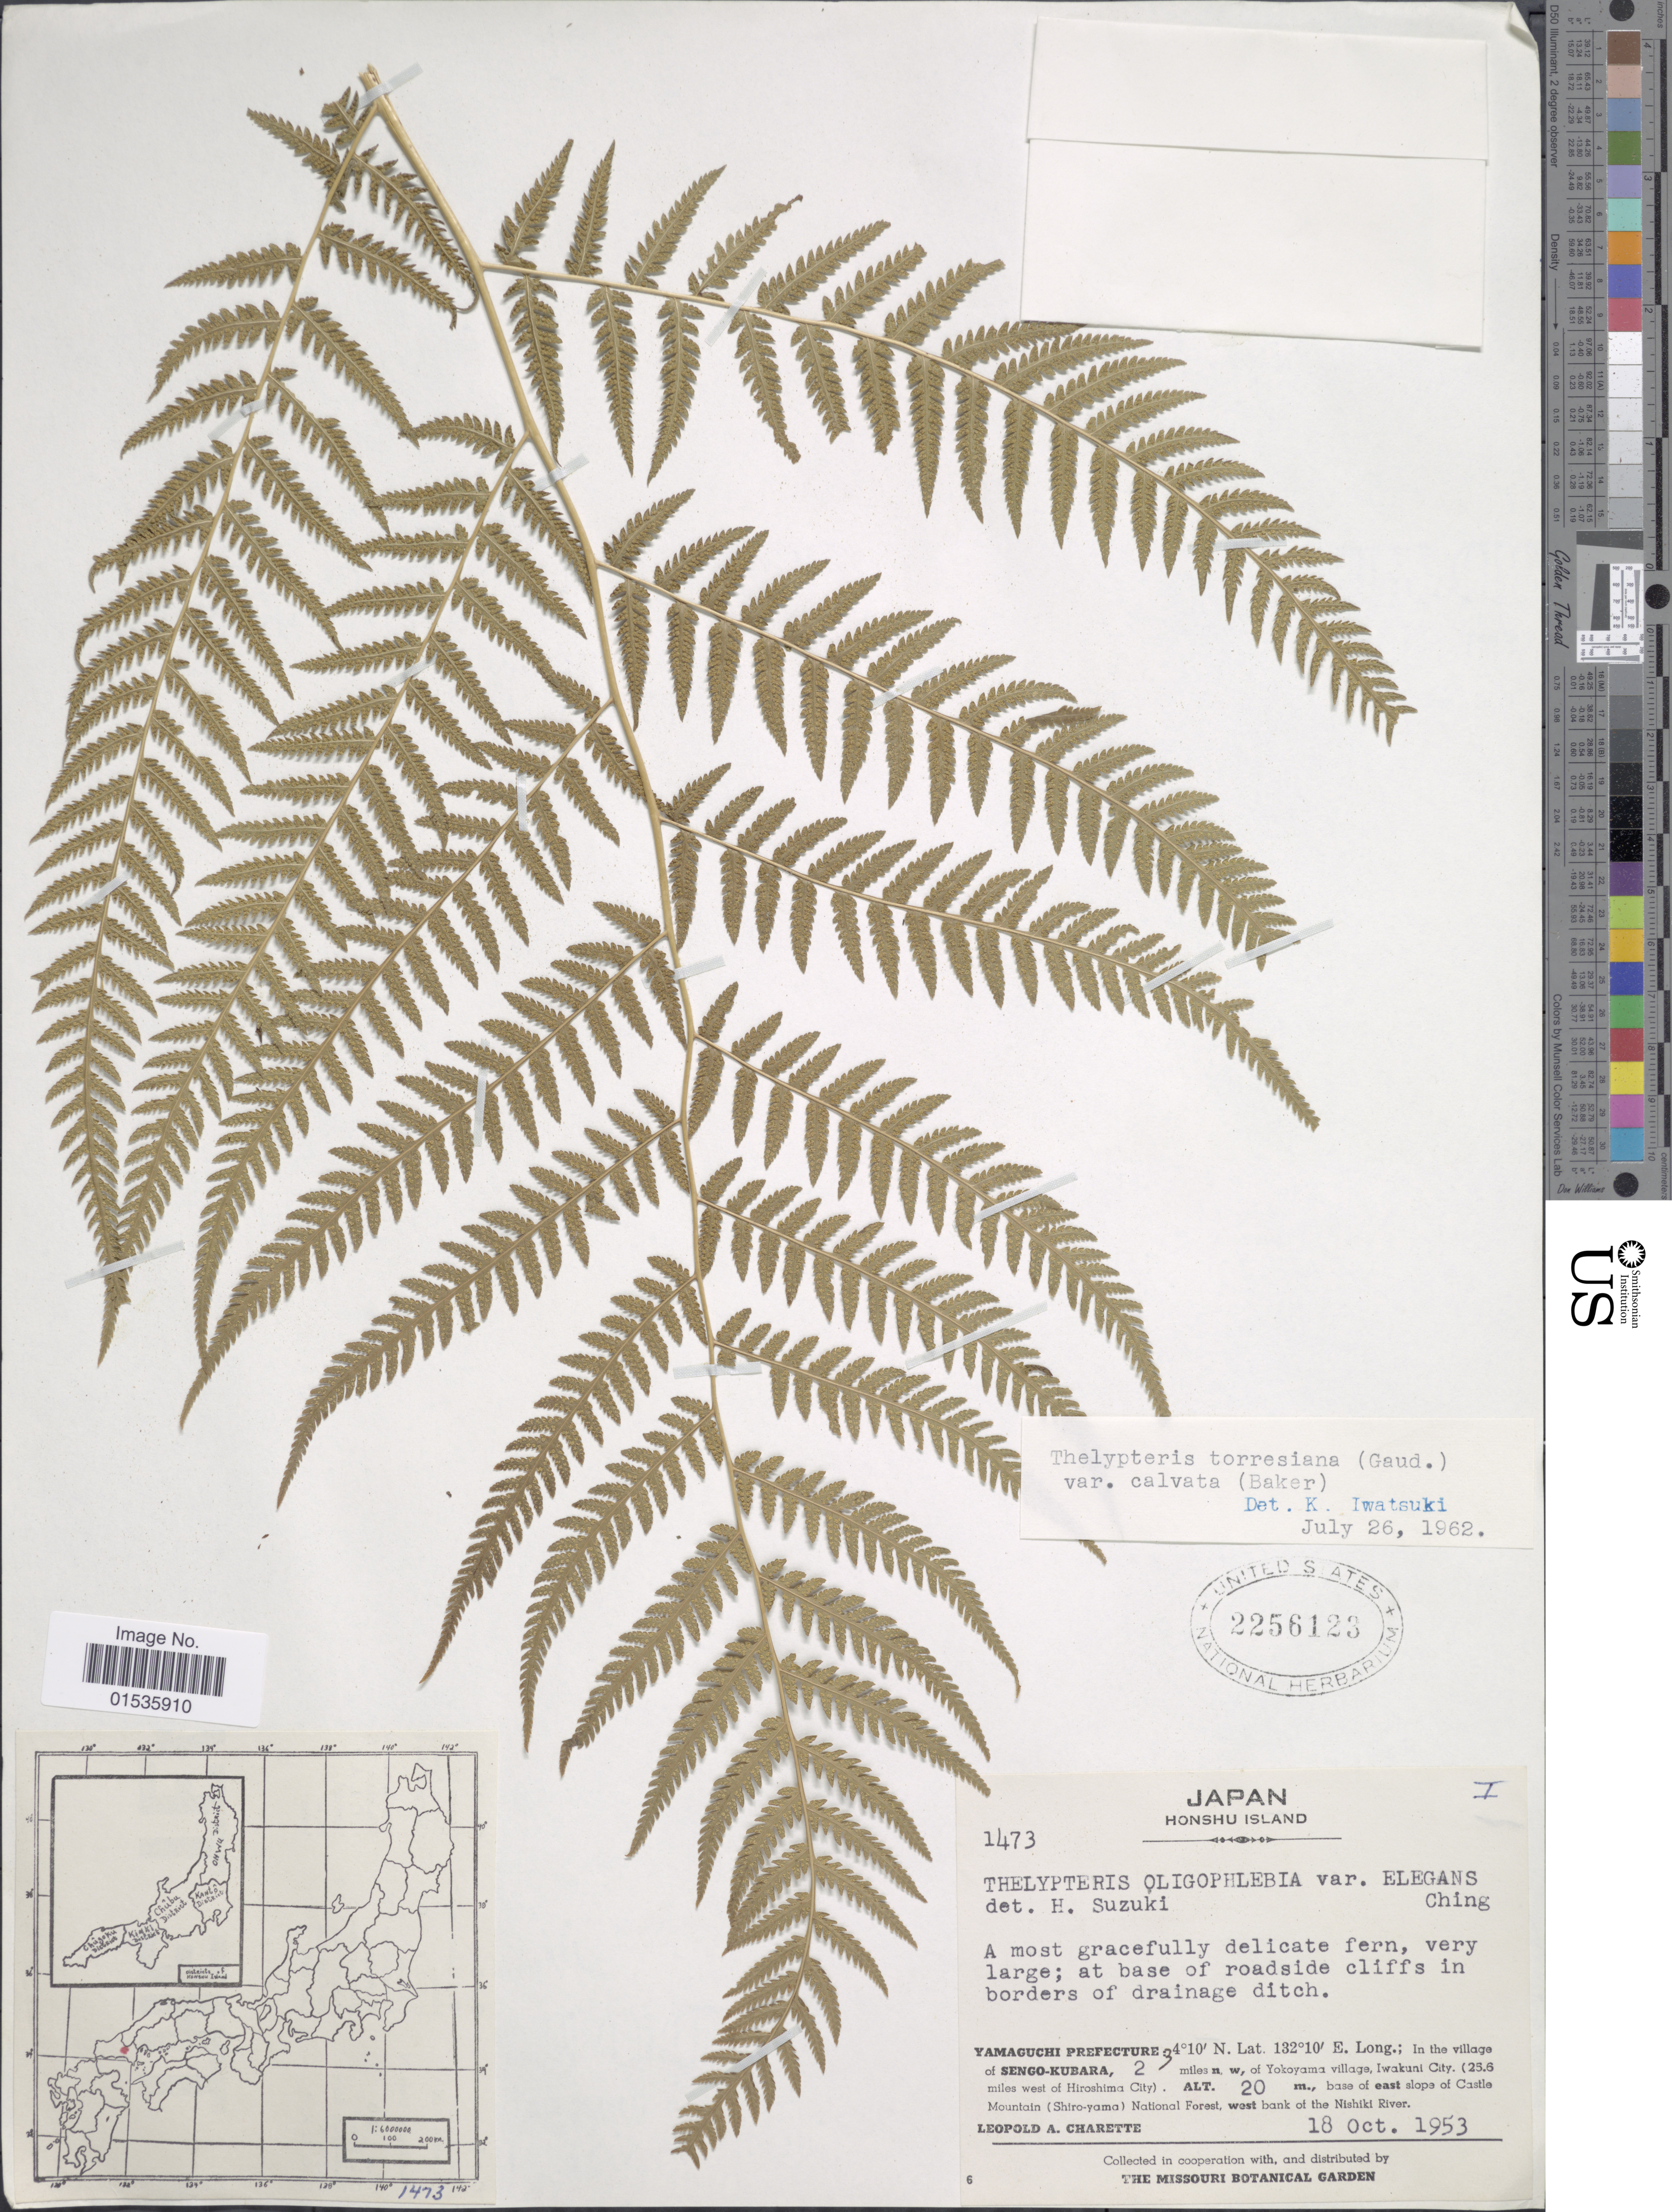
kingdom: Plantae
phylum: Tracheophyta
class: Polypodiopsida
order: Polypodiales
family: Thelypteridaceae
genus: Macrothelypteris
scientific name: Macrothelypteris torresiana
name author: (Gaudich.) Ching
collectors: L. A. Charette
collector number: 1473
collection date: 1953-10-18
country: Japan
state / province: Yamaguti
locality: Japan, Honshu Islands. Yamaguchi Prefecture, In the village of Sengo-Kubara, 2 miles n.w. of Yokoyama village, Iwakuni City (25.6 miles west of Hiroshima City), base of east slope of Castle Mountain (Shiro-yama) National Forest , west bank of the Nishiki River.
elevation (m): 20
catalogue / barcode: US 2256123